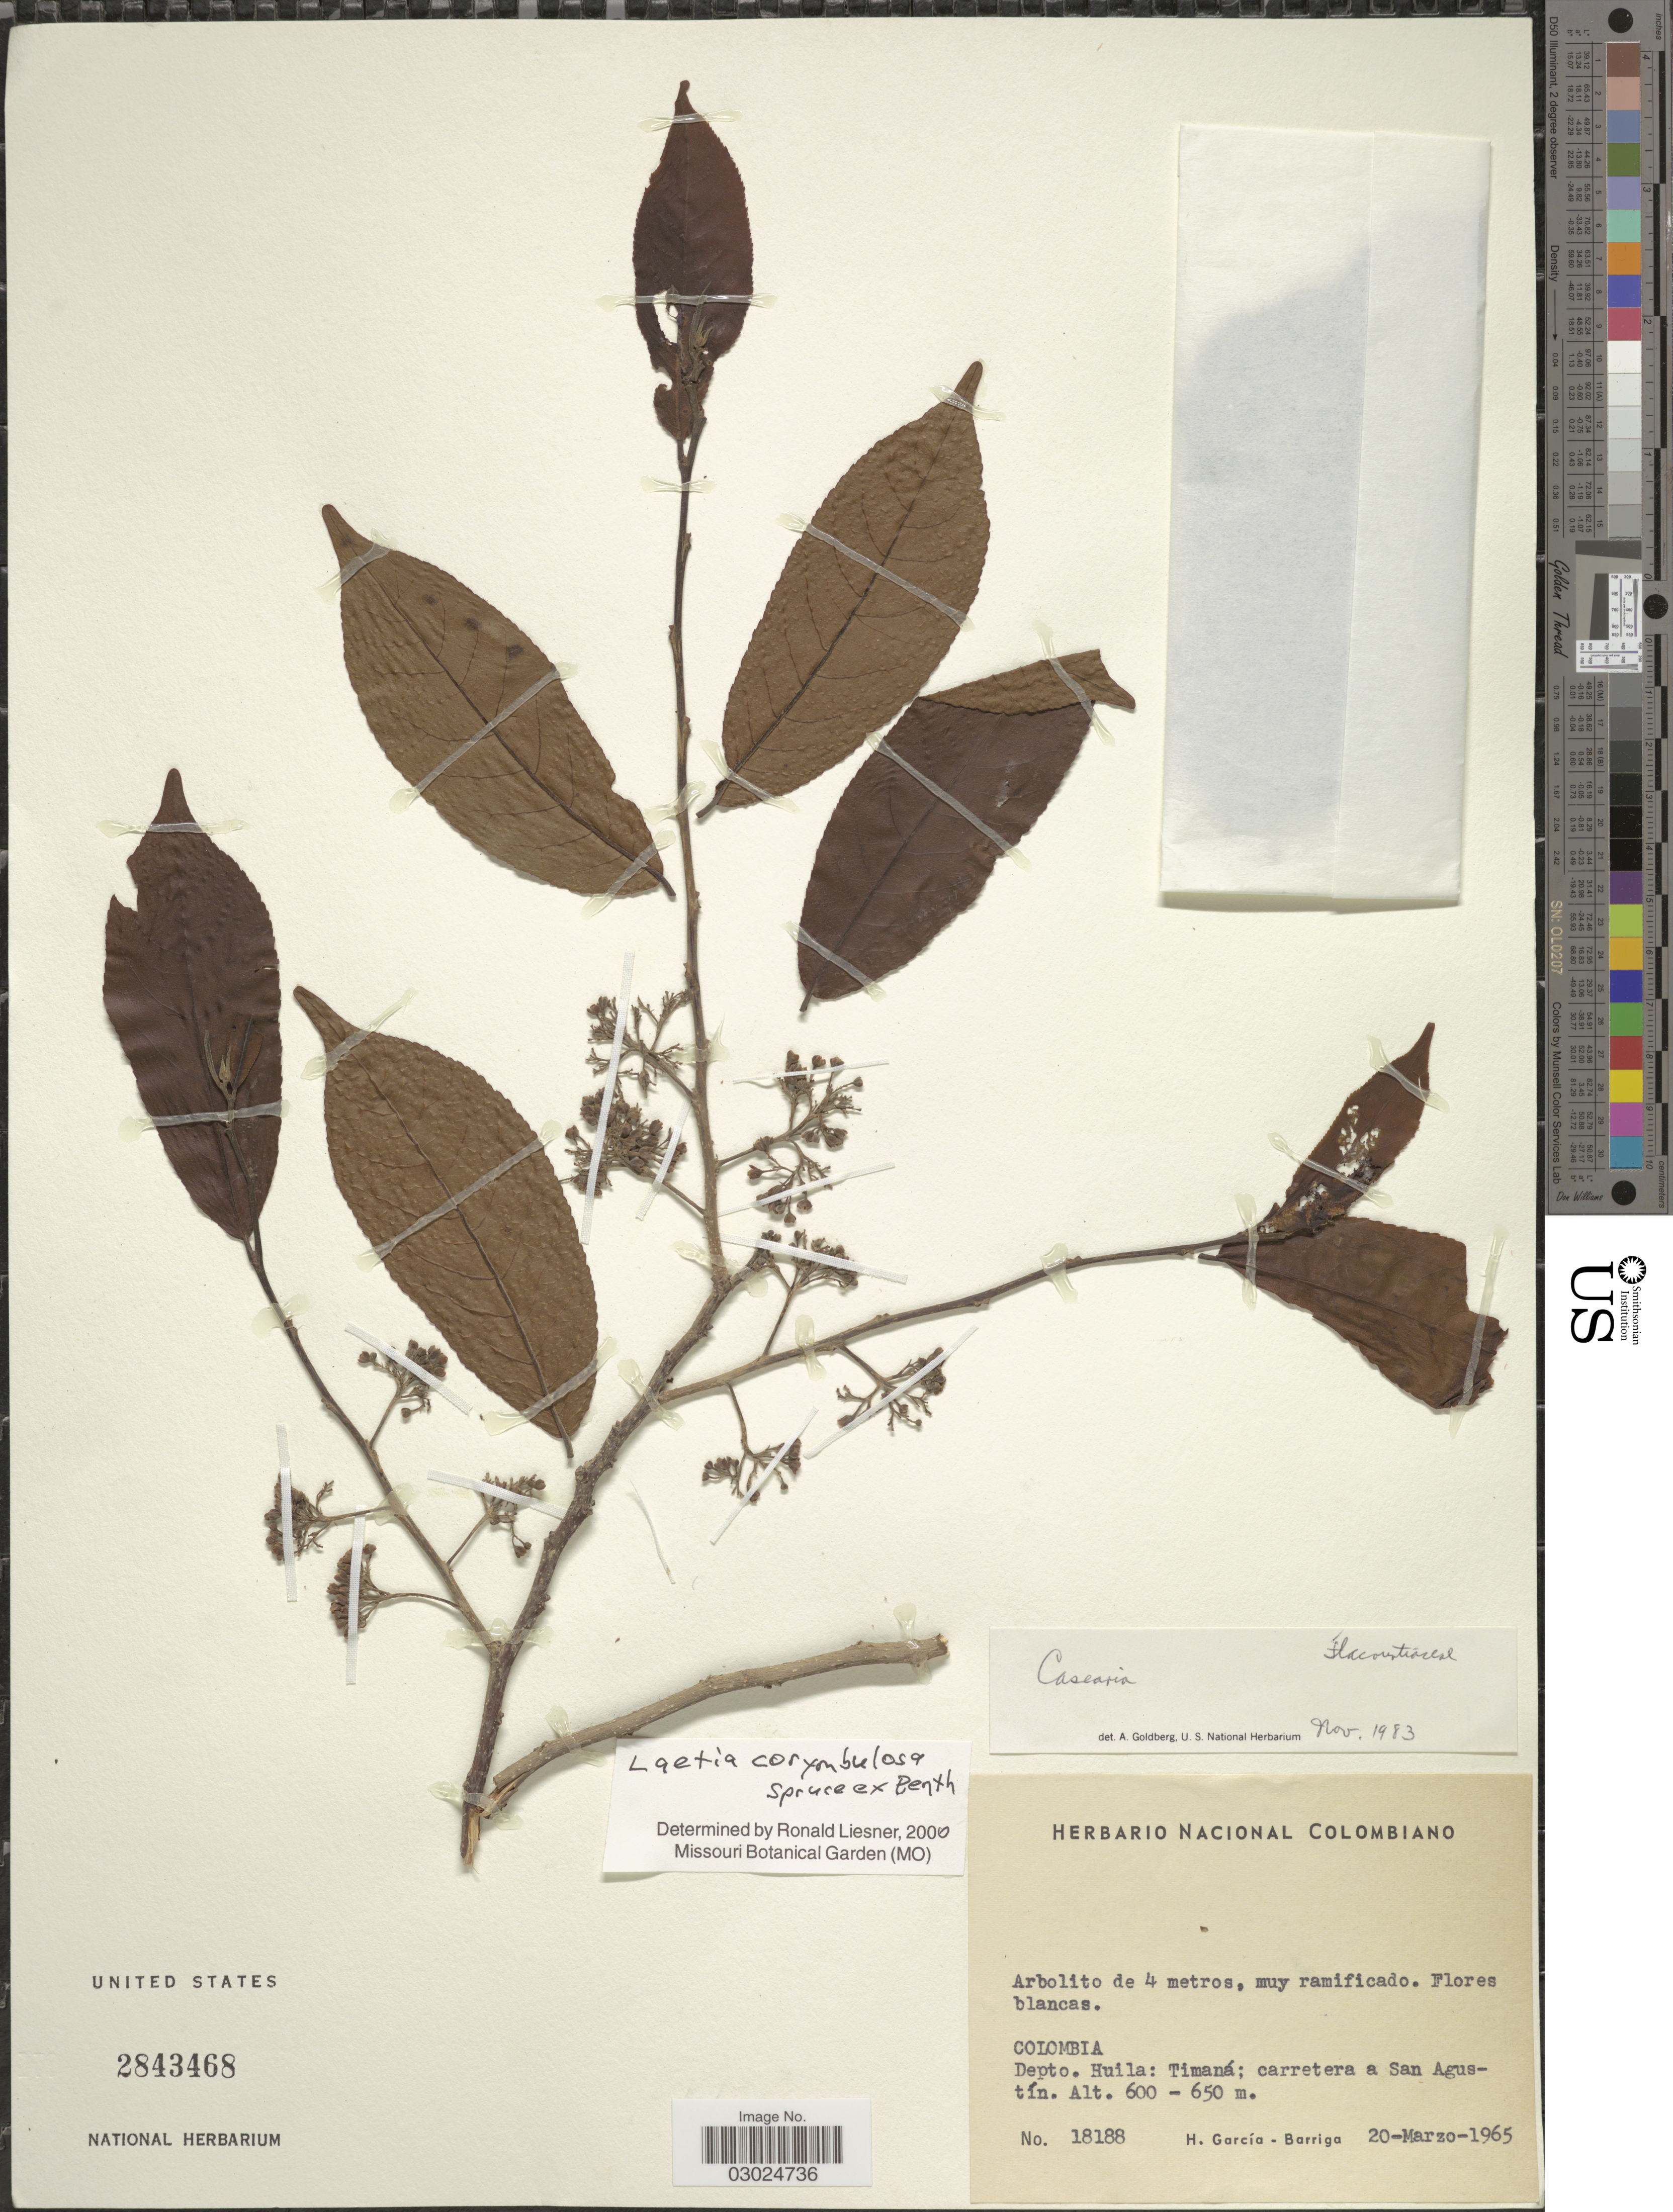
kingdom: Plantae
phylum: Tracheophyta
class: Magnoliopsida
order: Malpighiales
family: Salicaceae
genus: Laetia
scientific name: Laetia corymbulosa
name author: Spruce ex Benth.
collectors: H. García Barriga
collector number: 18188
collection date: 1965-03-20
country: Colombia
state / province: Huila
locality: Depto. Huila: Timaná; carretera a San Agustín.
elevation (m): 600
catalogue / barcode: US 2843468